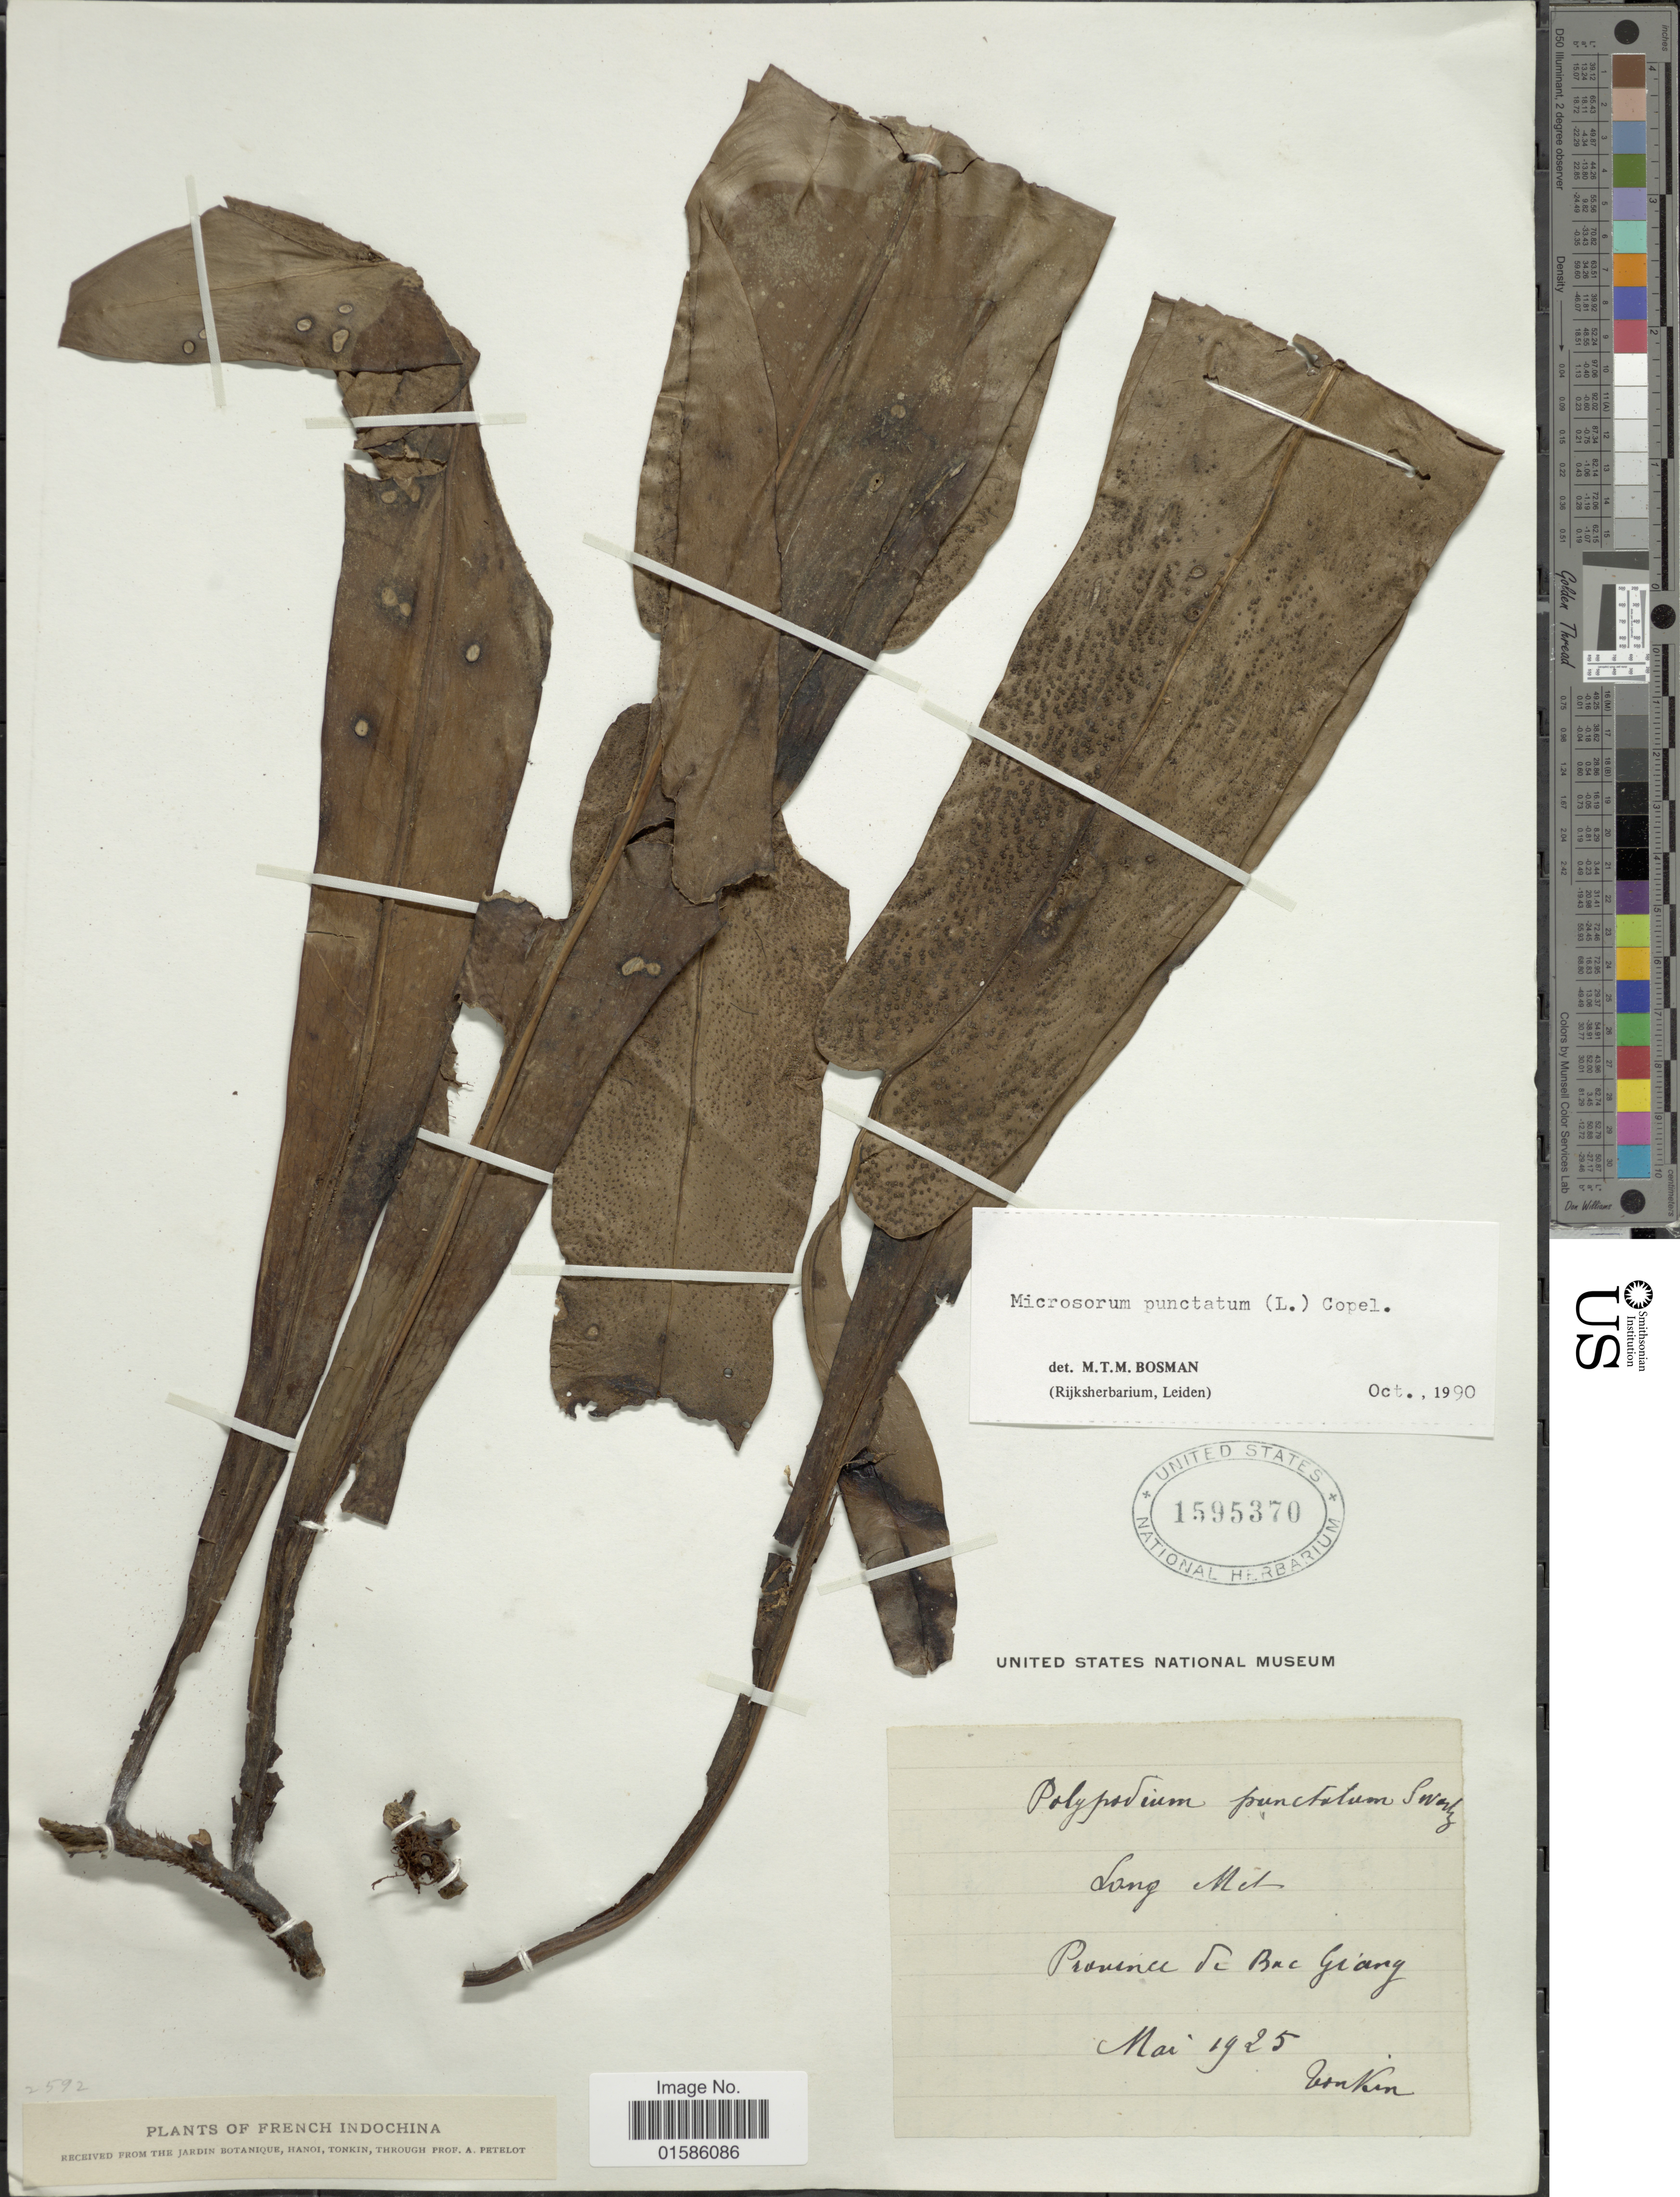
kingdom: Plantae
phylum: Tracheophyta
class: Polypodiopsida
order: Polypodiales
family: Polypodiaceae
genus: Microsorum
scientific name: Microsorum punctatum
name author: (L.) Copel.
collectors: A. Petelot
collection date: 1925-05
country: Vietnam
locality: Province de Bae Giang, Tonkin, French Indochina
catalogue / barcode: US 1595370